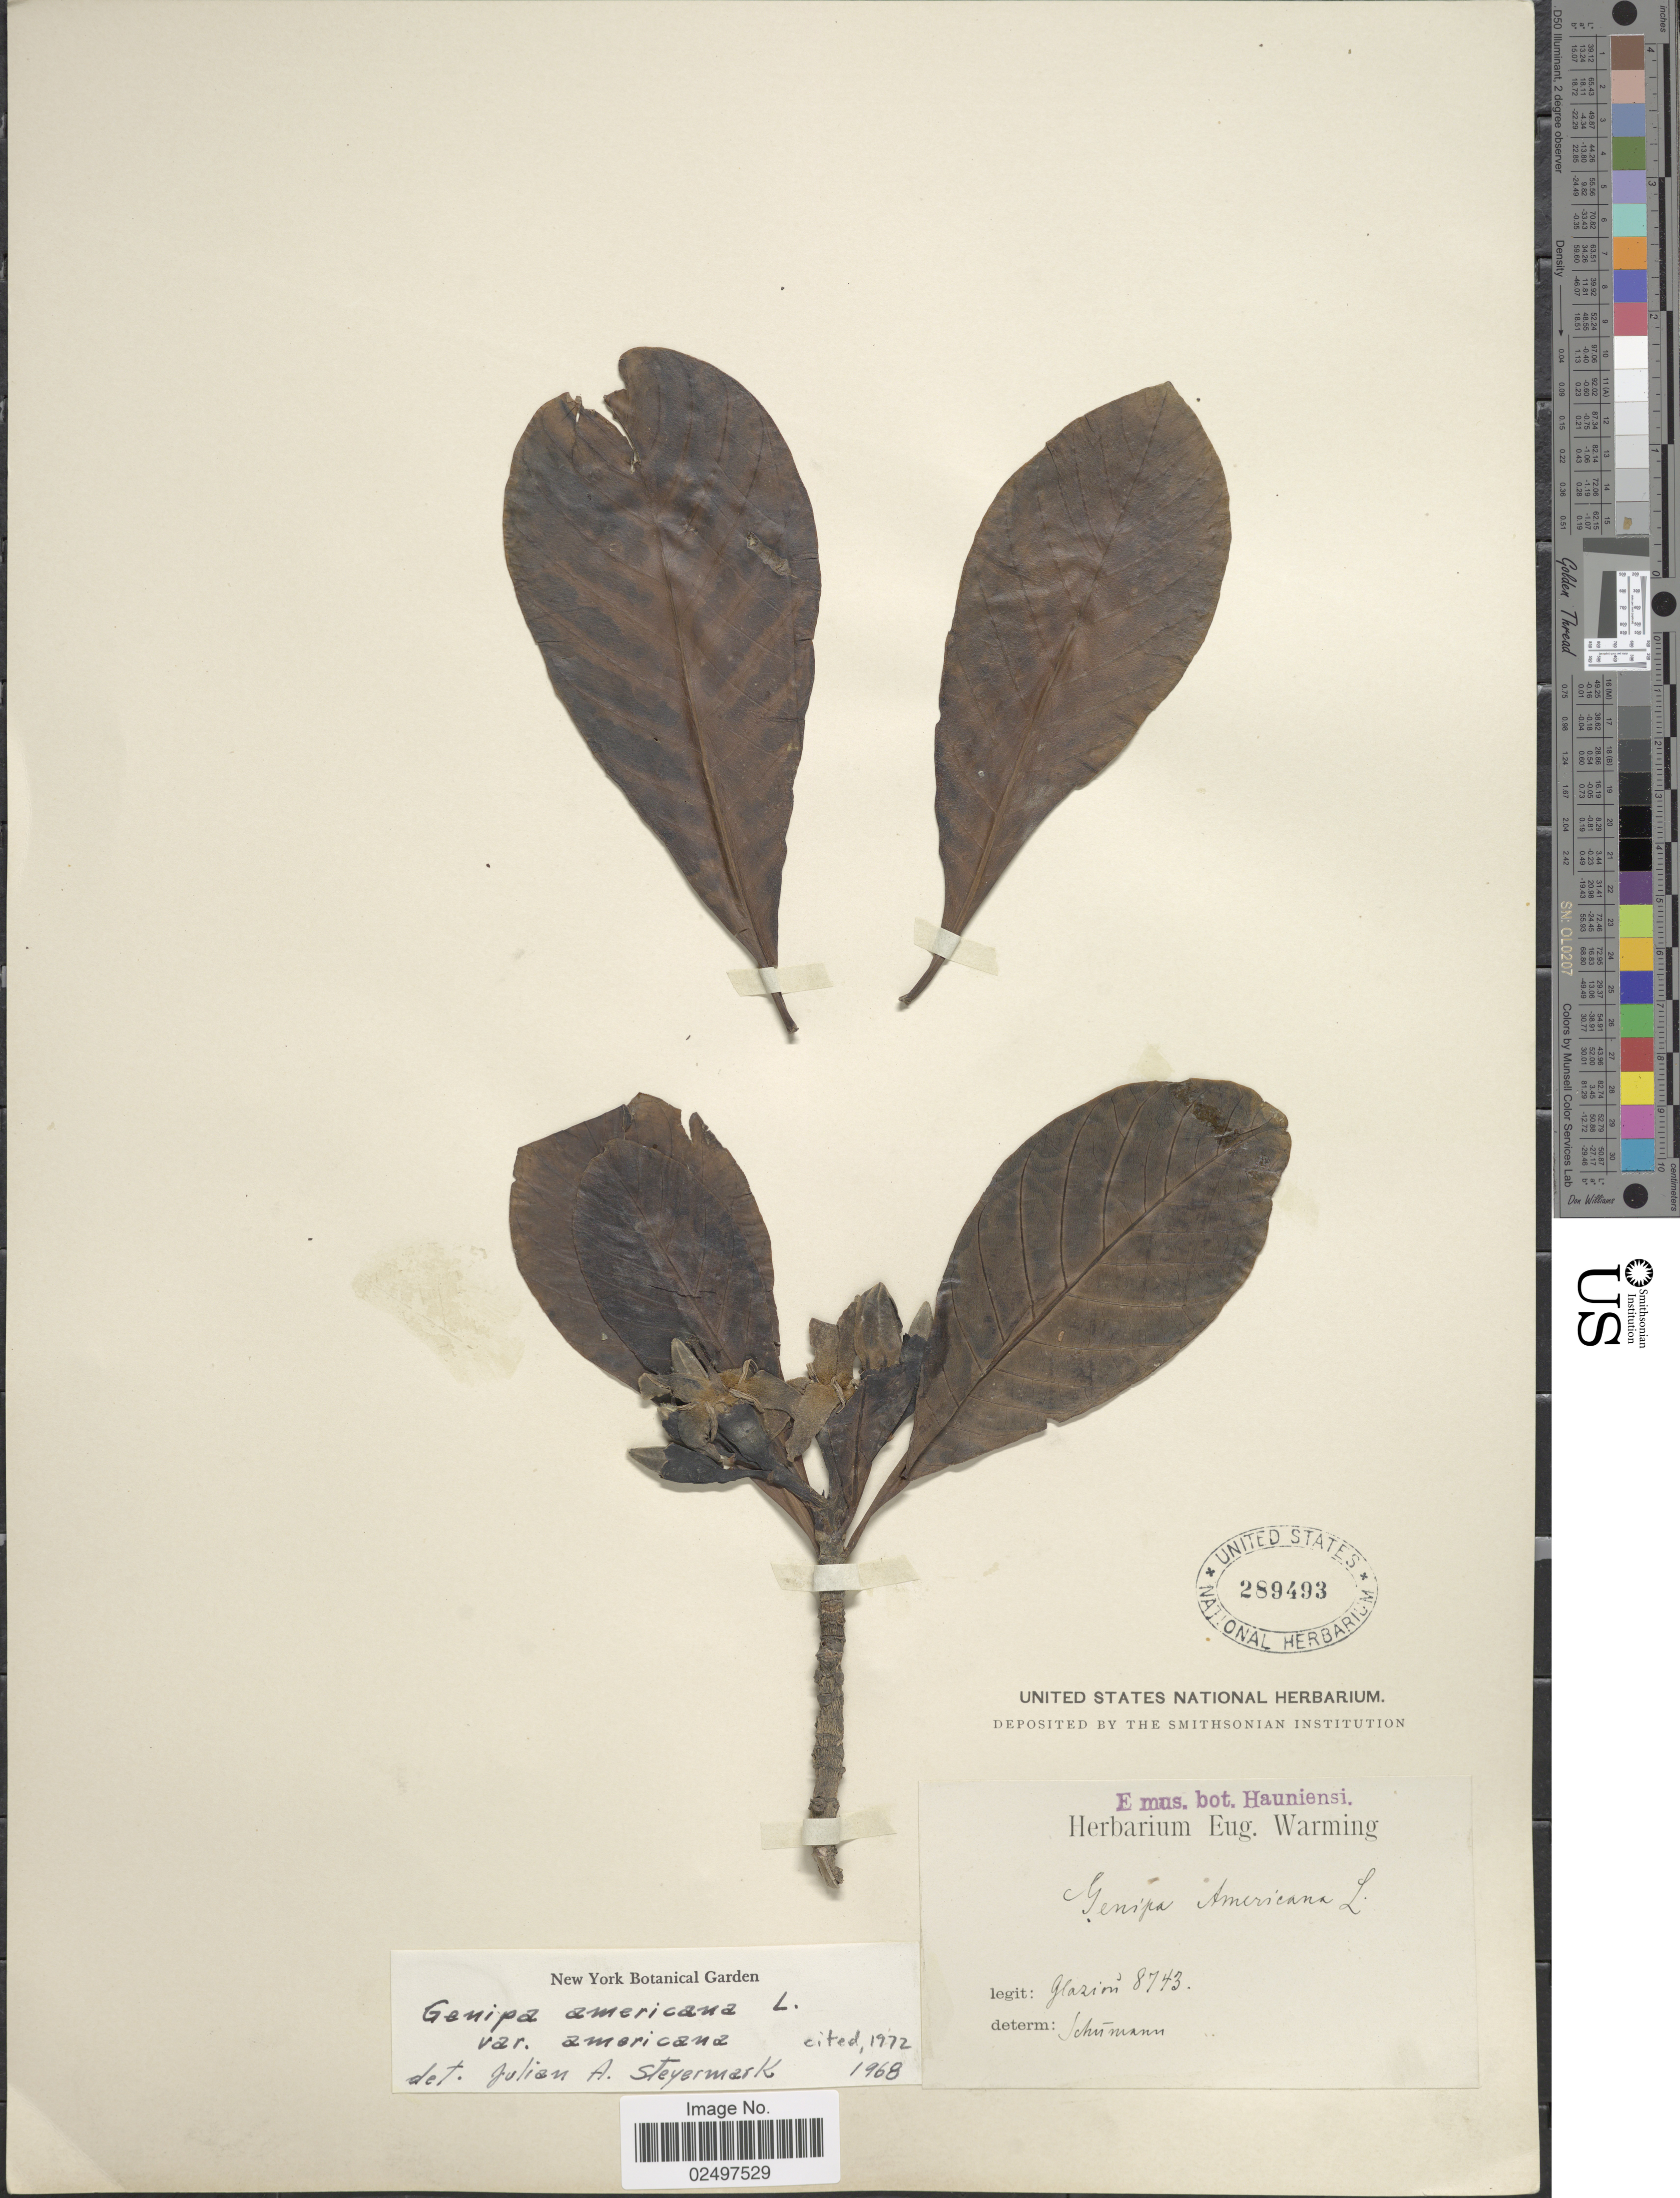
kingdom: Plantae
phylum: Tracheophyta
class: Magnoliopsida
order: Gentianales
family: Rubiaceae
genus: Genipa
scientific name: Genipa americana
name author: L.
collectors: Glaziou, --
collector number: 8743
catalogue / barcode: US 289493